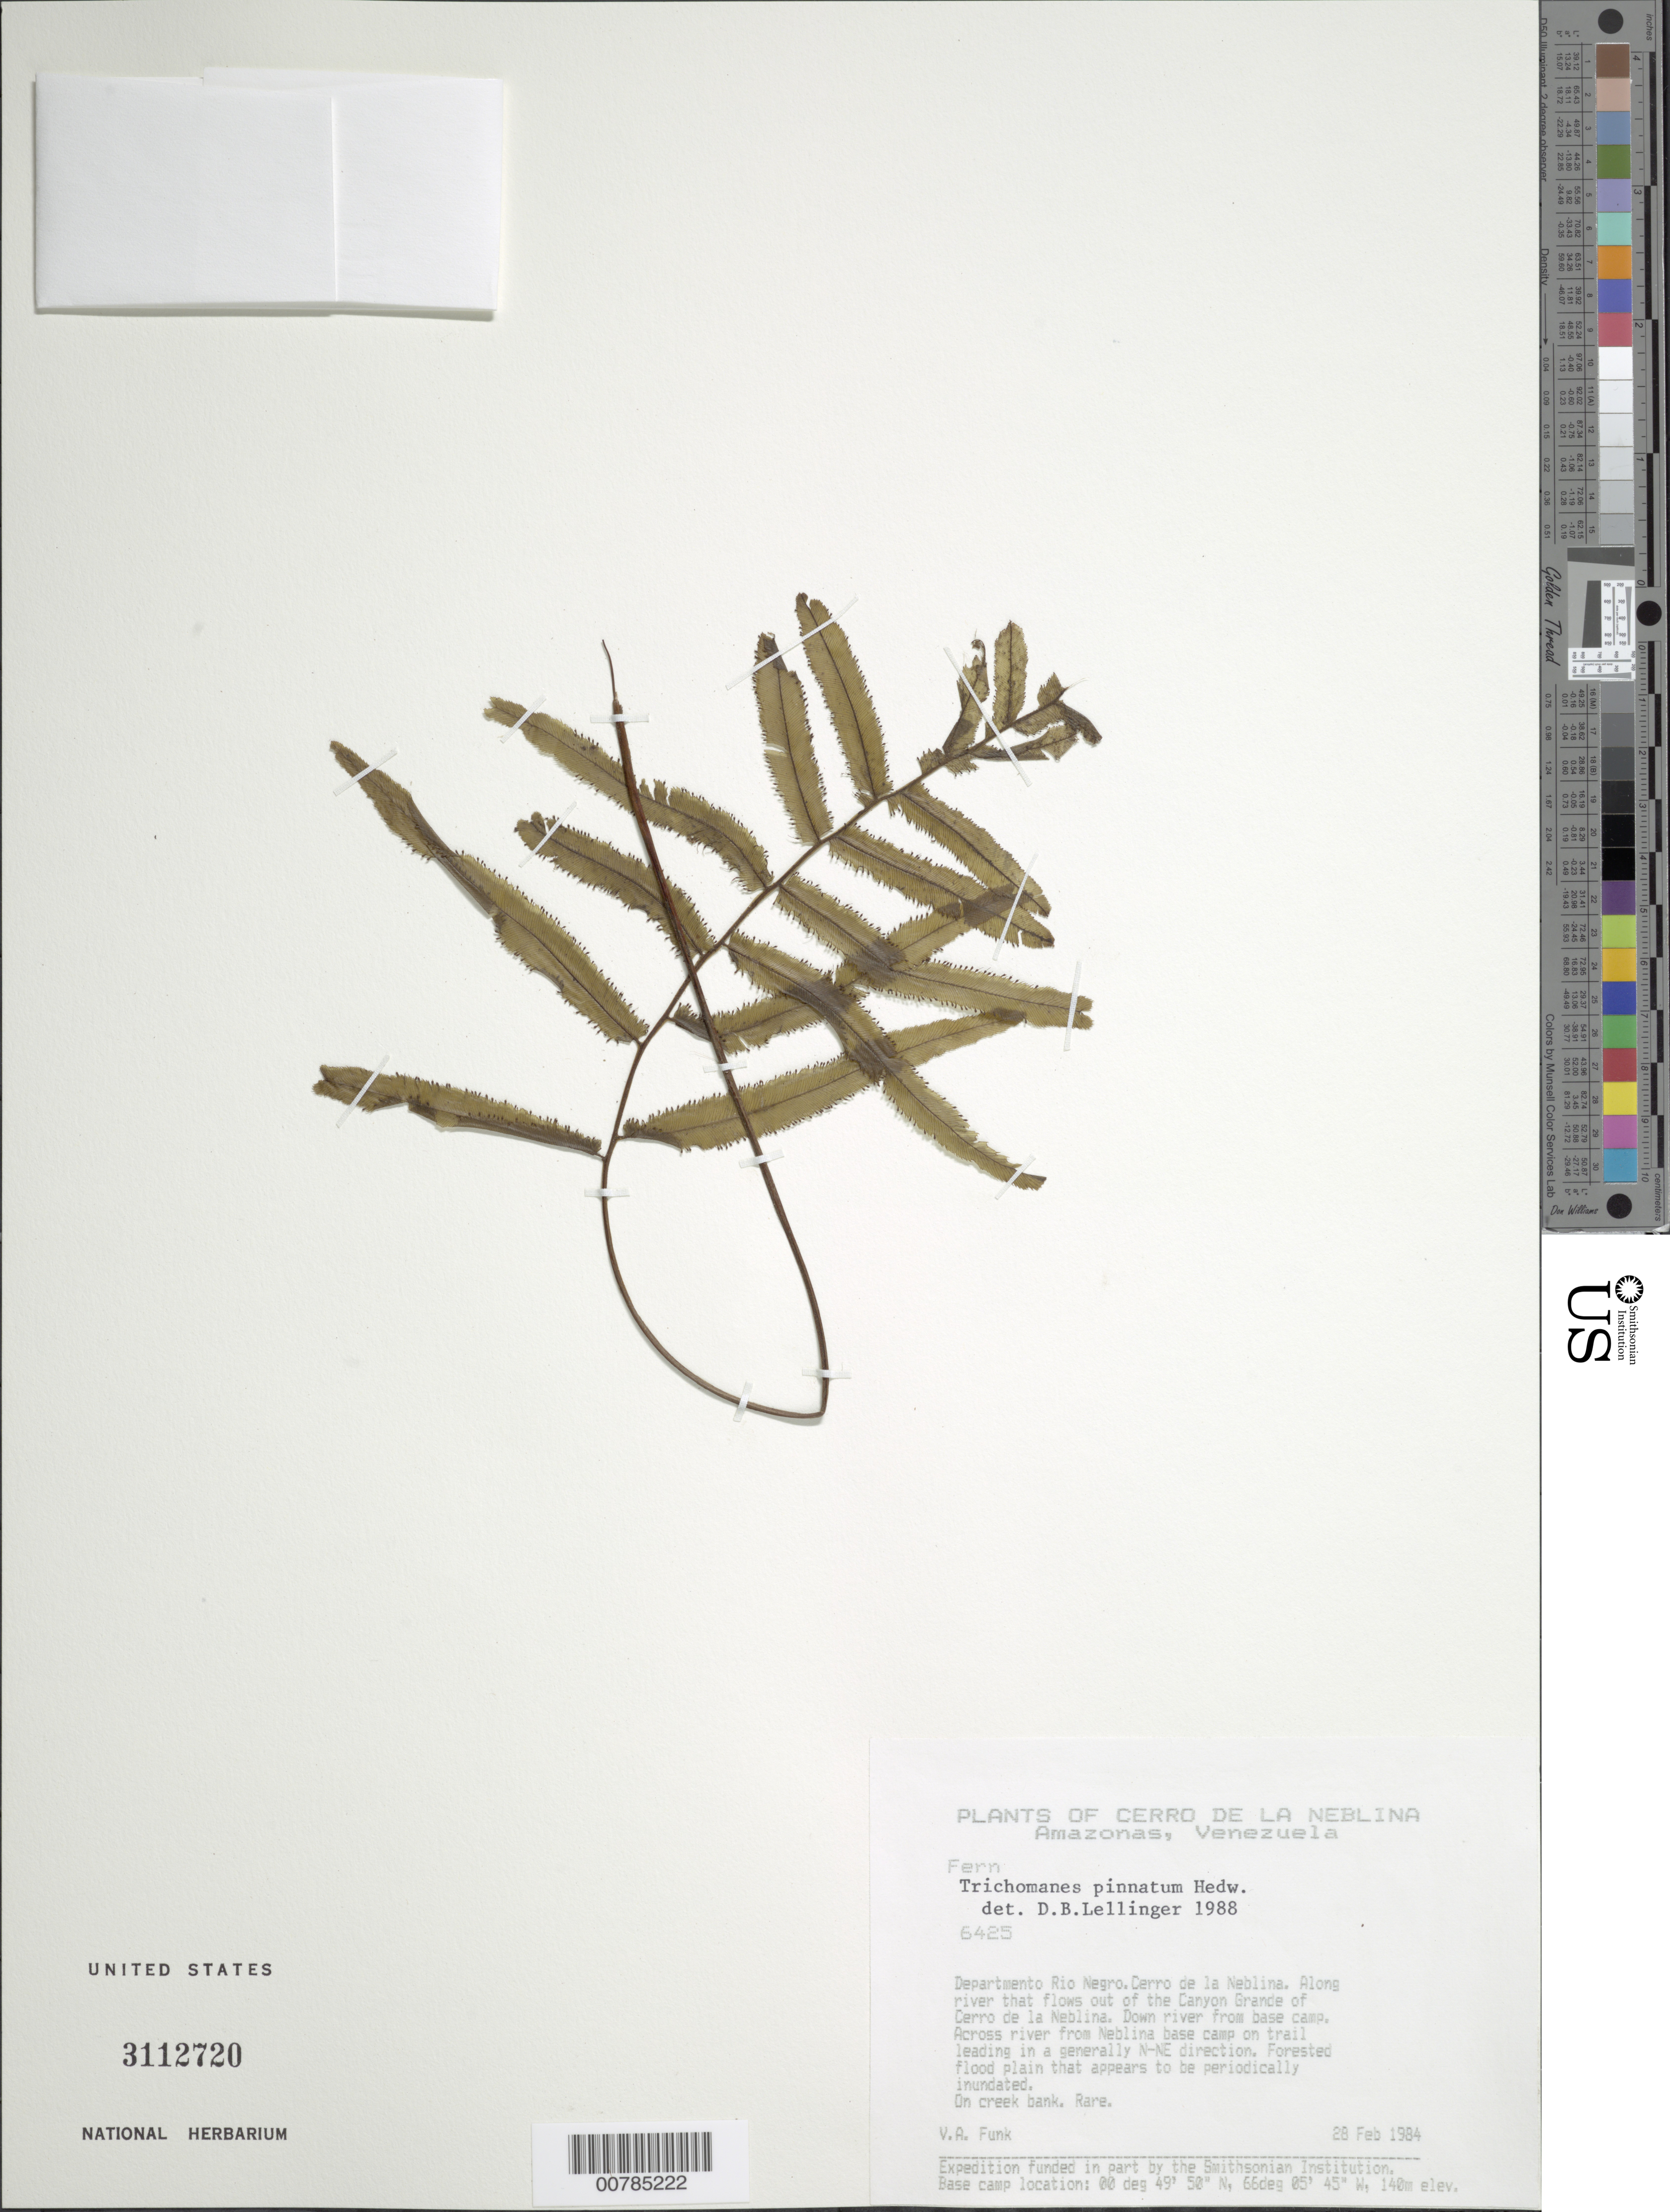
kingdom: Plantae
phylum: Tracheophyta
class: Polypodiopsida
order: Hymenophyllales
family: Hymenophyllaceae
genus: Trichomanes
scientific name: Trichomanes pinnatum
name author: Hedw.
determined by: Lellinger, David B., (BOT), Smithsonian Institution - National Museum of Natural History (UNITED STATES)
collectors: V. Funk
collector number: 6425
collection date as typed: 28-Feb-84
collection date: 1984-02-28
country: Venezuela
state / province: Amazonas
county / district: Río Negro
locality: Cerro de la Neblina, Canyon Grande, down river from base camp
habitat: Forested flood plain that appears to be periodically inundated; on creek bank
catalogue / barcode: US 3112720